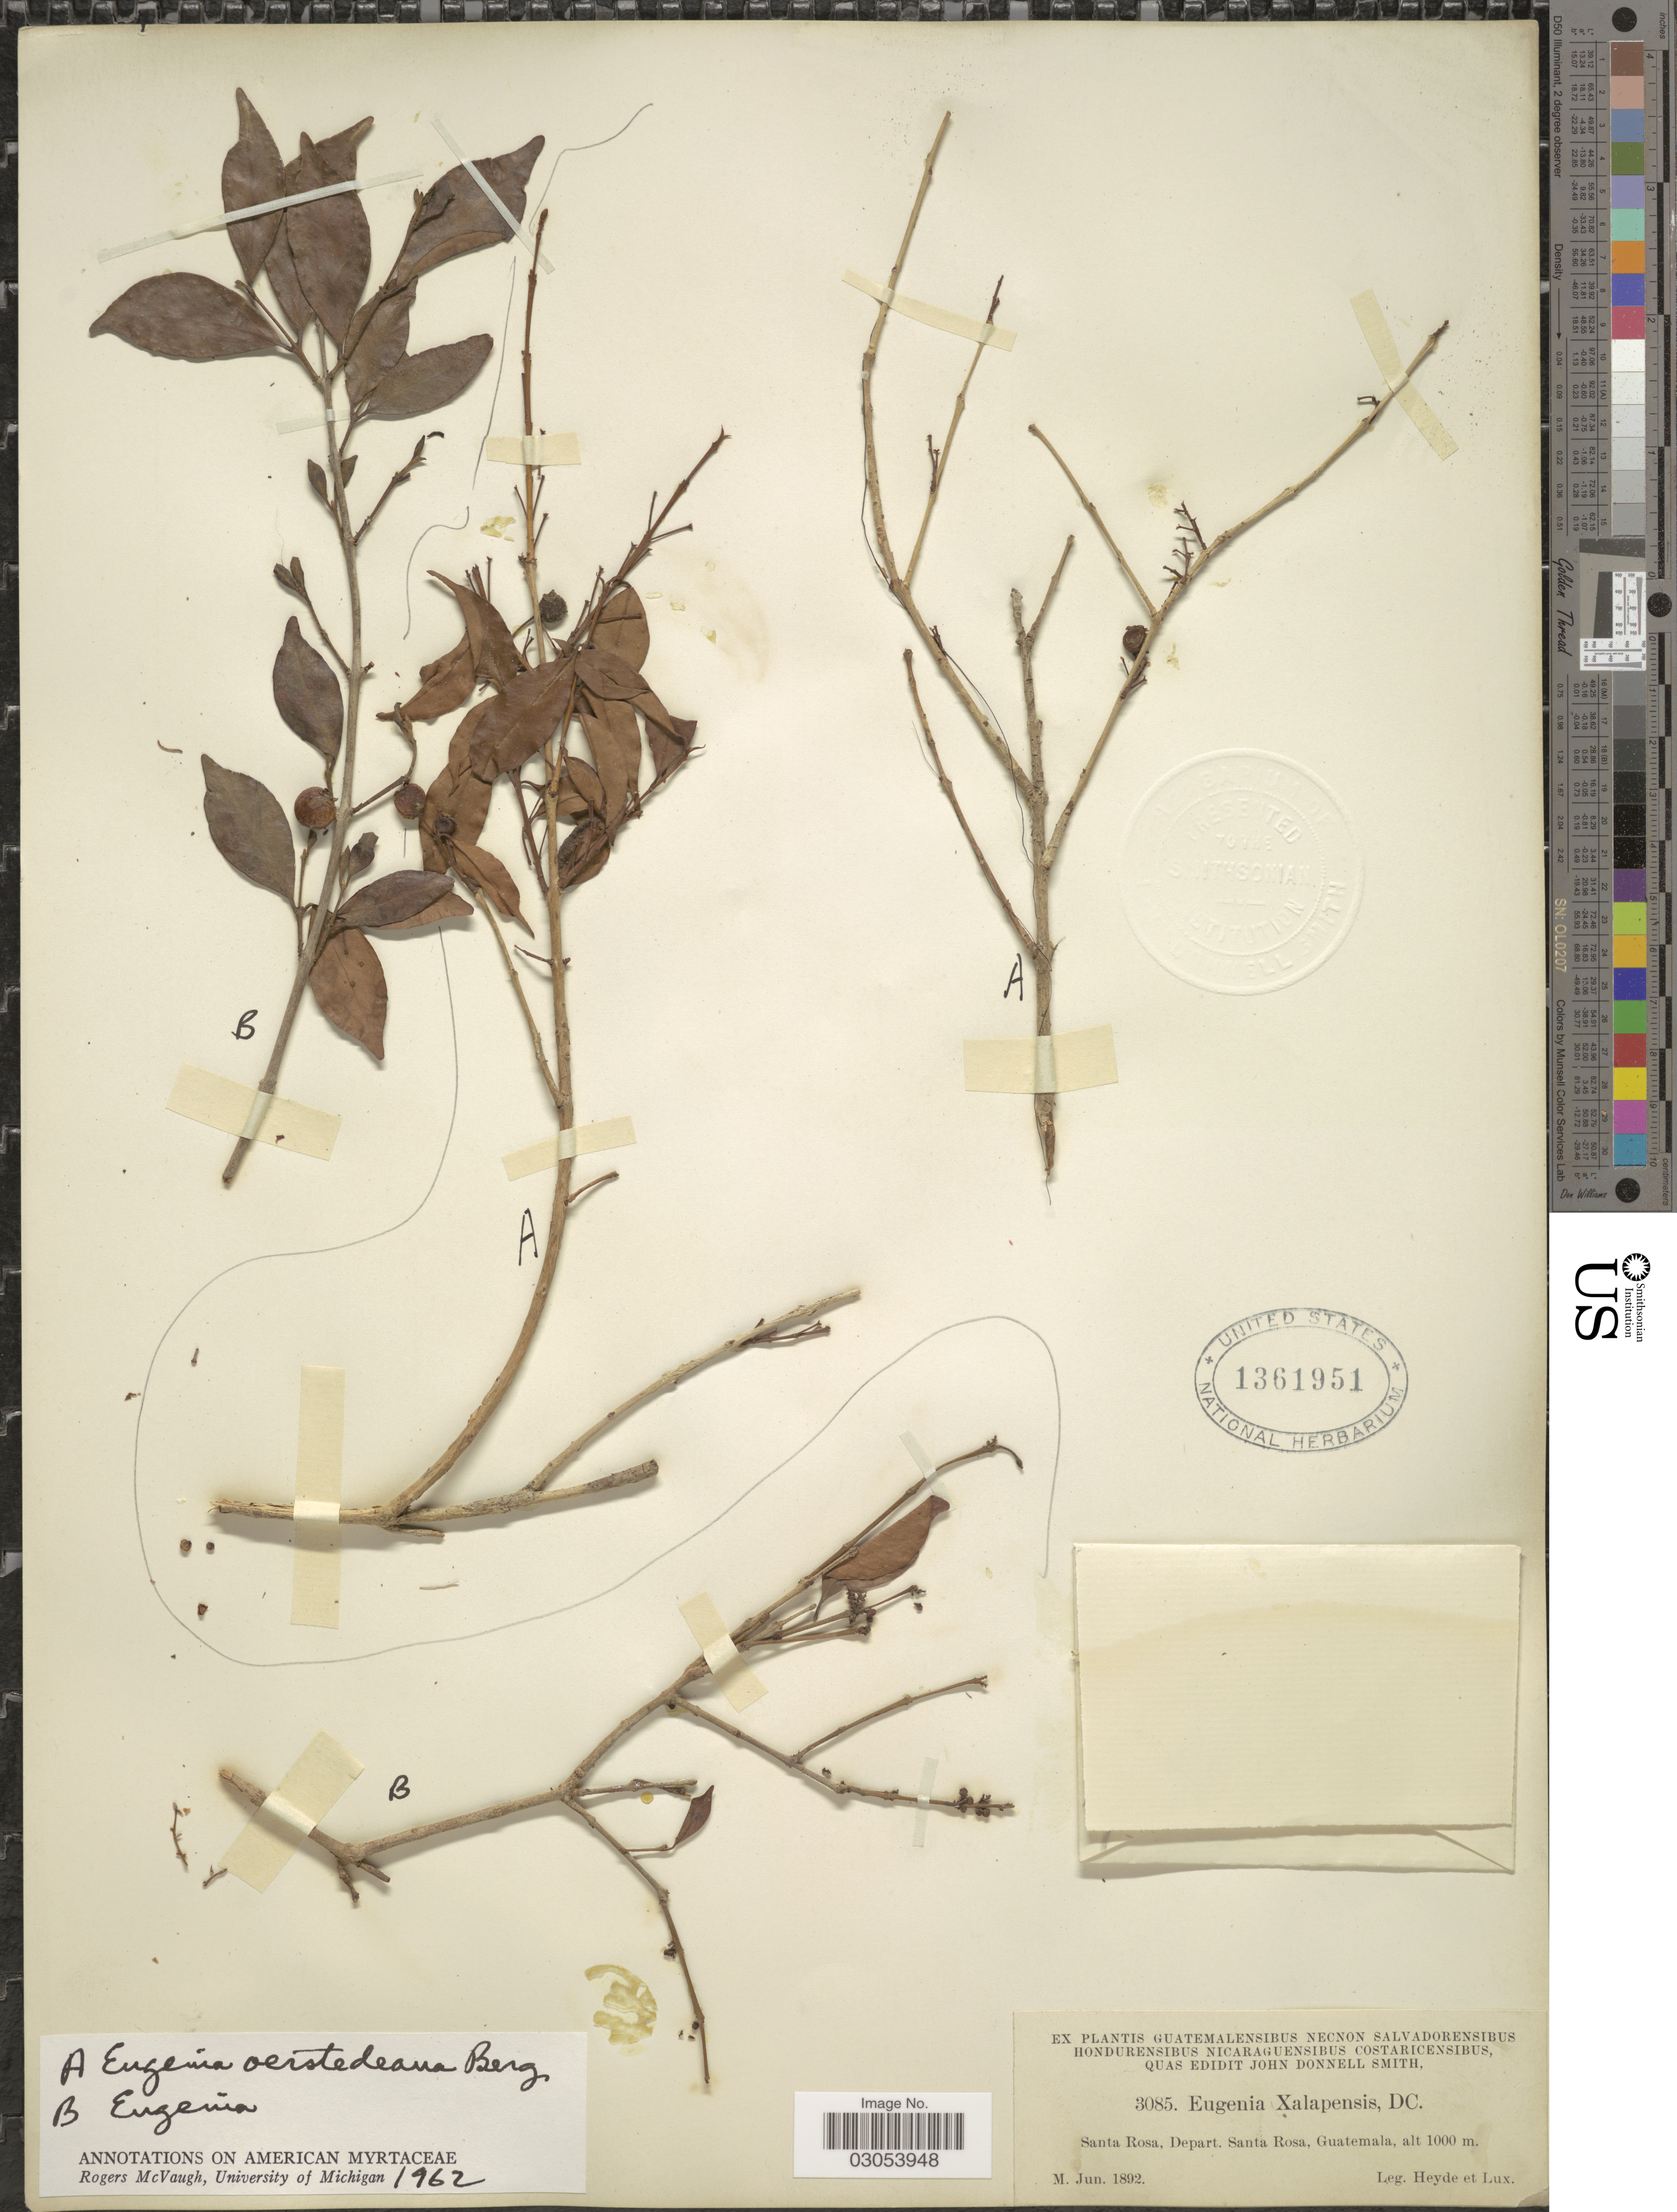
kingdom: Plantae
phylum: Tracheophyta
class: Magnoliopsida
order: Myrtales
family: Myrtaceae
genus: Eugenia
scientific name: Eugenia oerstediana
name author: O. Berg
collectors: Heyde & Lux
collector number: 3085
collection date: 1892-06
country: Guatemala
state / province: Santa Rosa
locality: Santa Rosa, Depart. Santa Rosa.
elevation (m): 1000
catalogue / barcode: US 1361951